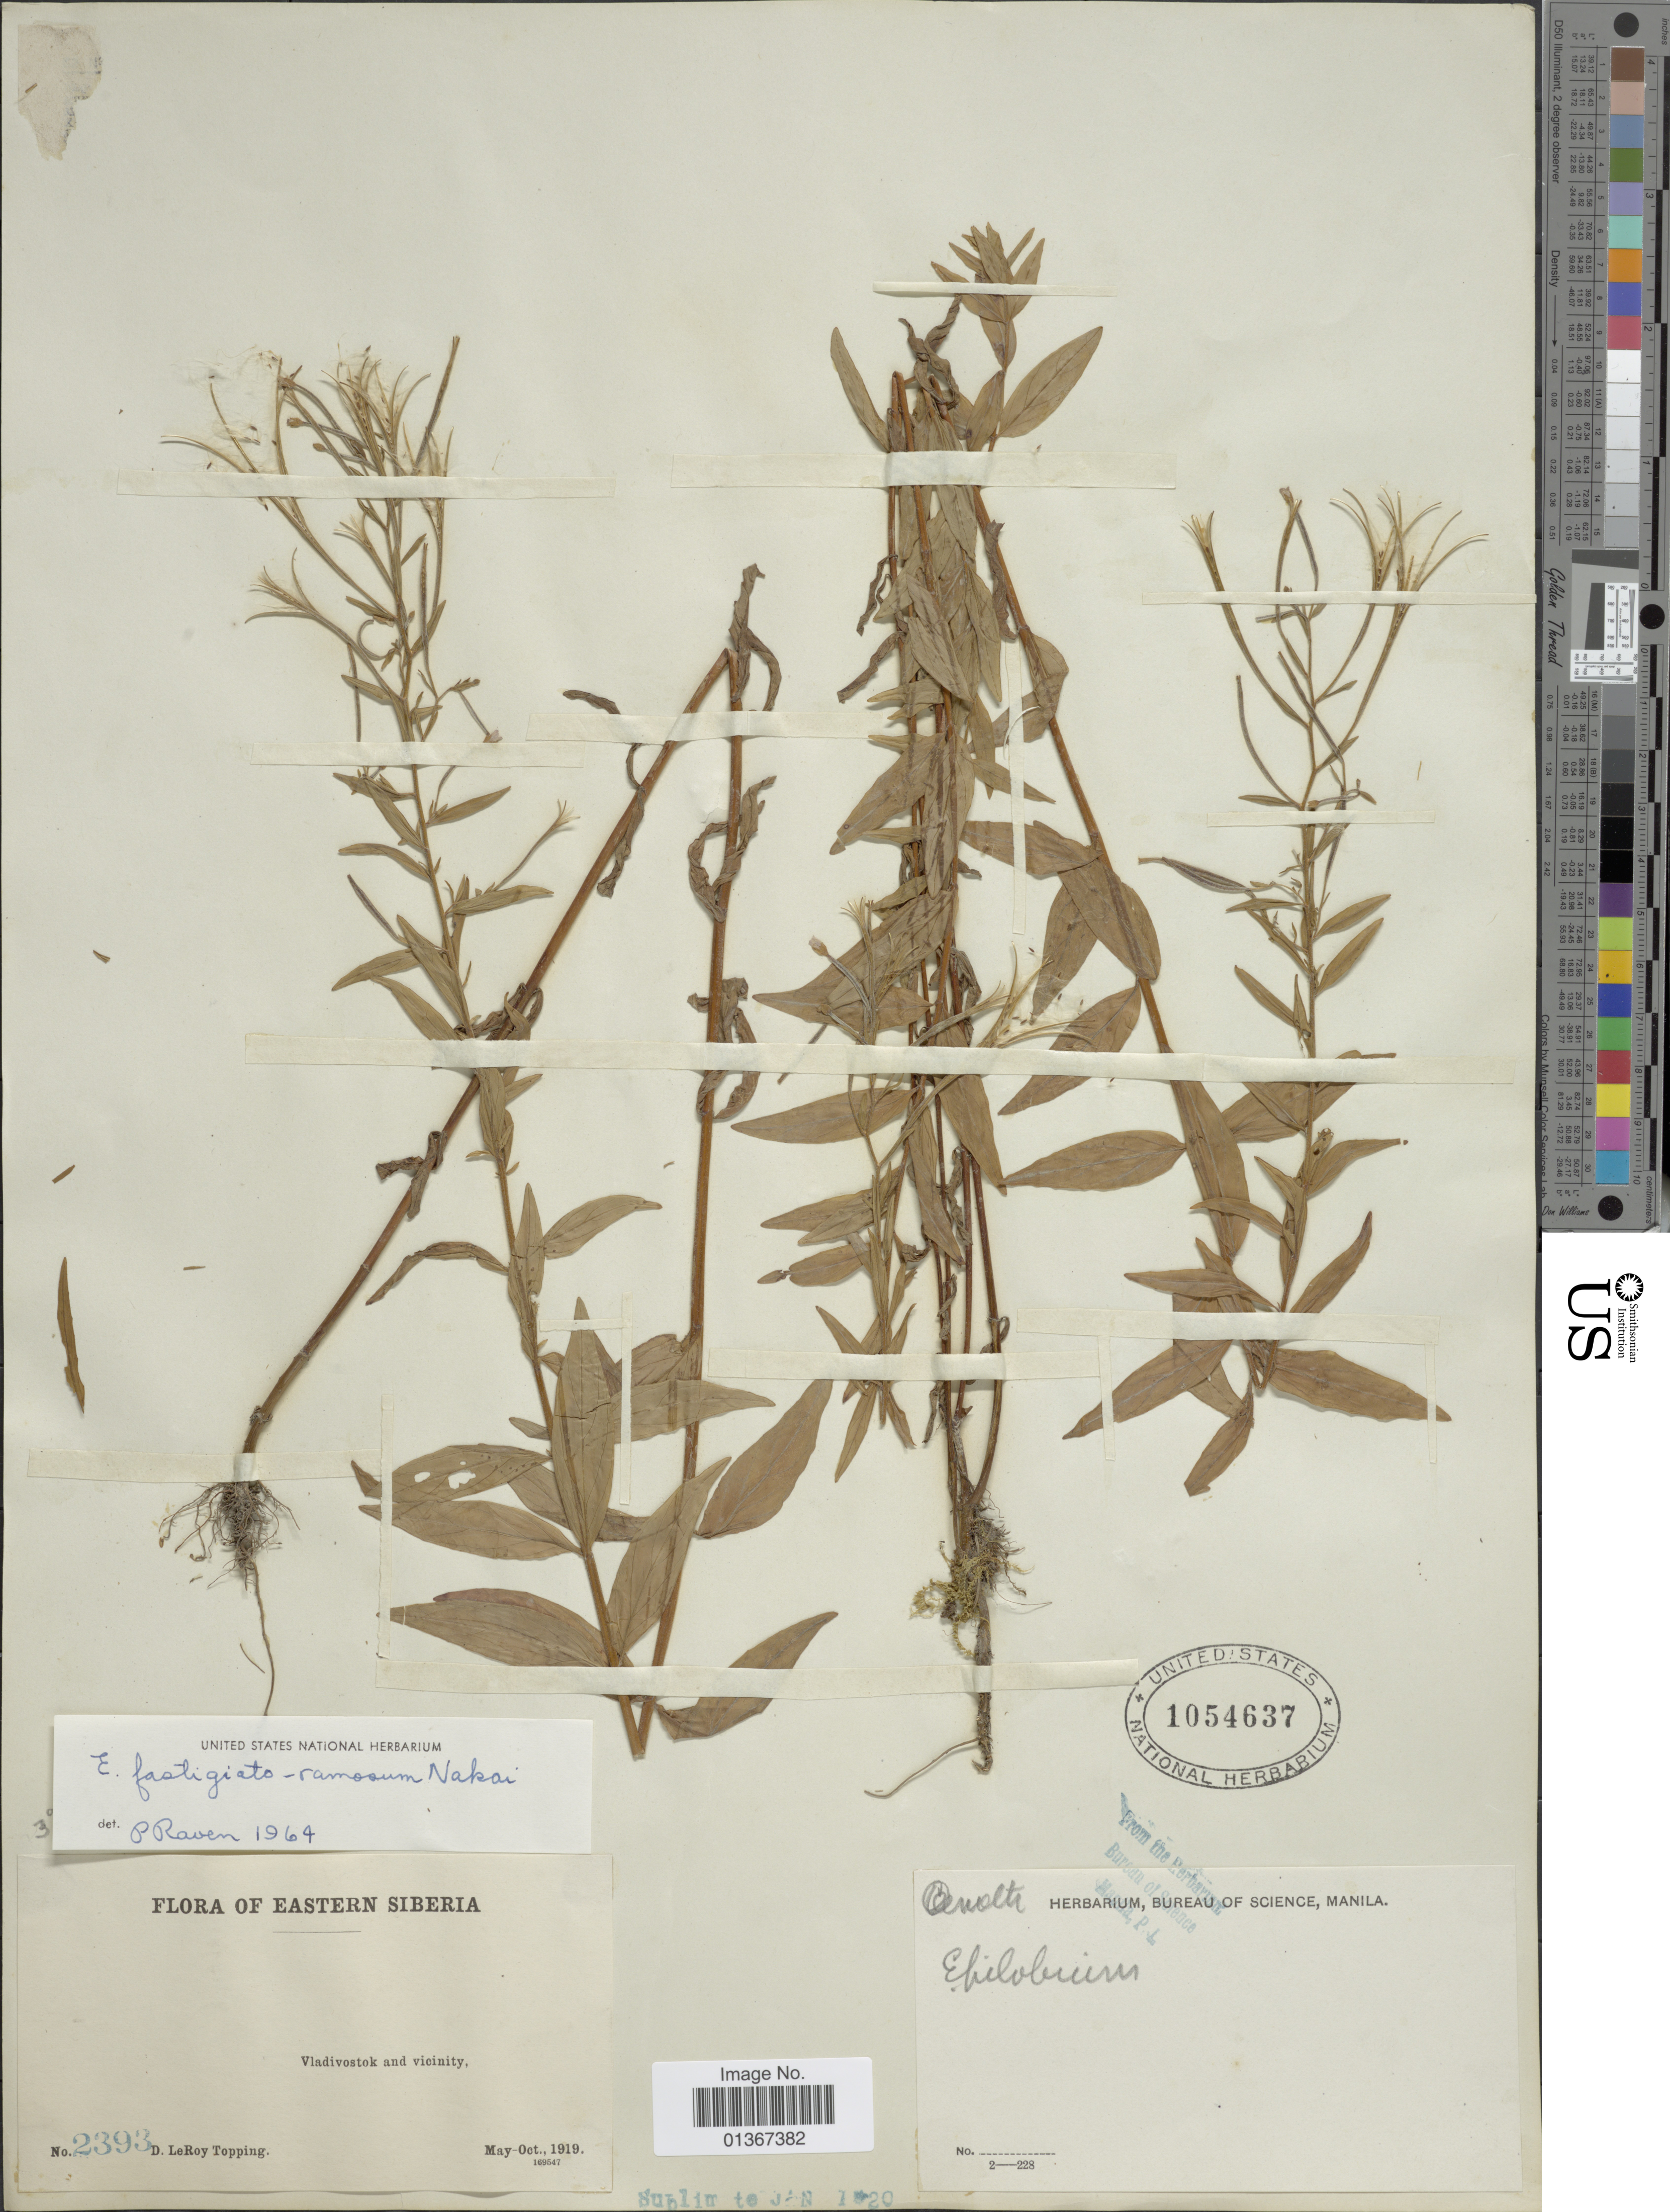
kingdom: Plantae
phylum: Tracheophyta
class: Magnoliopsida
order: Myrtales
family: Onagraceae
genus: Epilobium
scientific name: Epilobium fastigiatoramosum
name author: Nakai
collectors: D. L. Topping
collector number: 2393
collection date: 1919-05/1919-10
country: Russian Federation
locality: Eastern Siberia. Vladivostok and vicinity.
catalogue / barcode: US 1054637